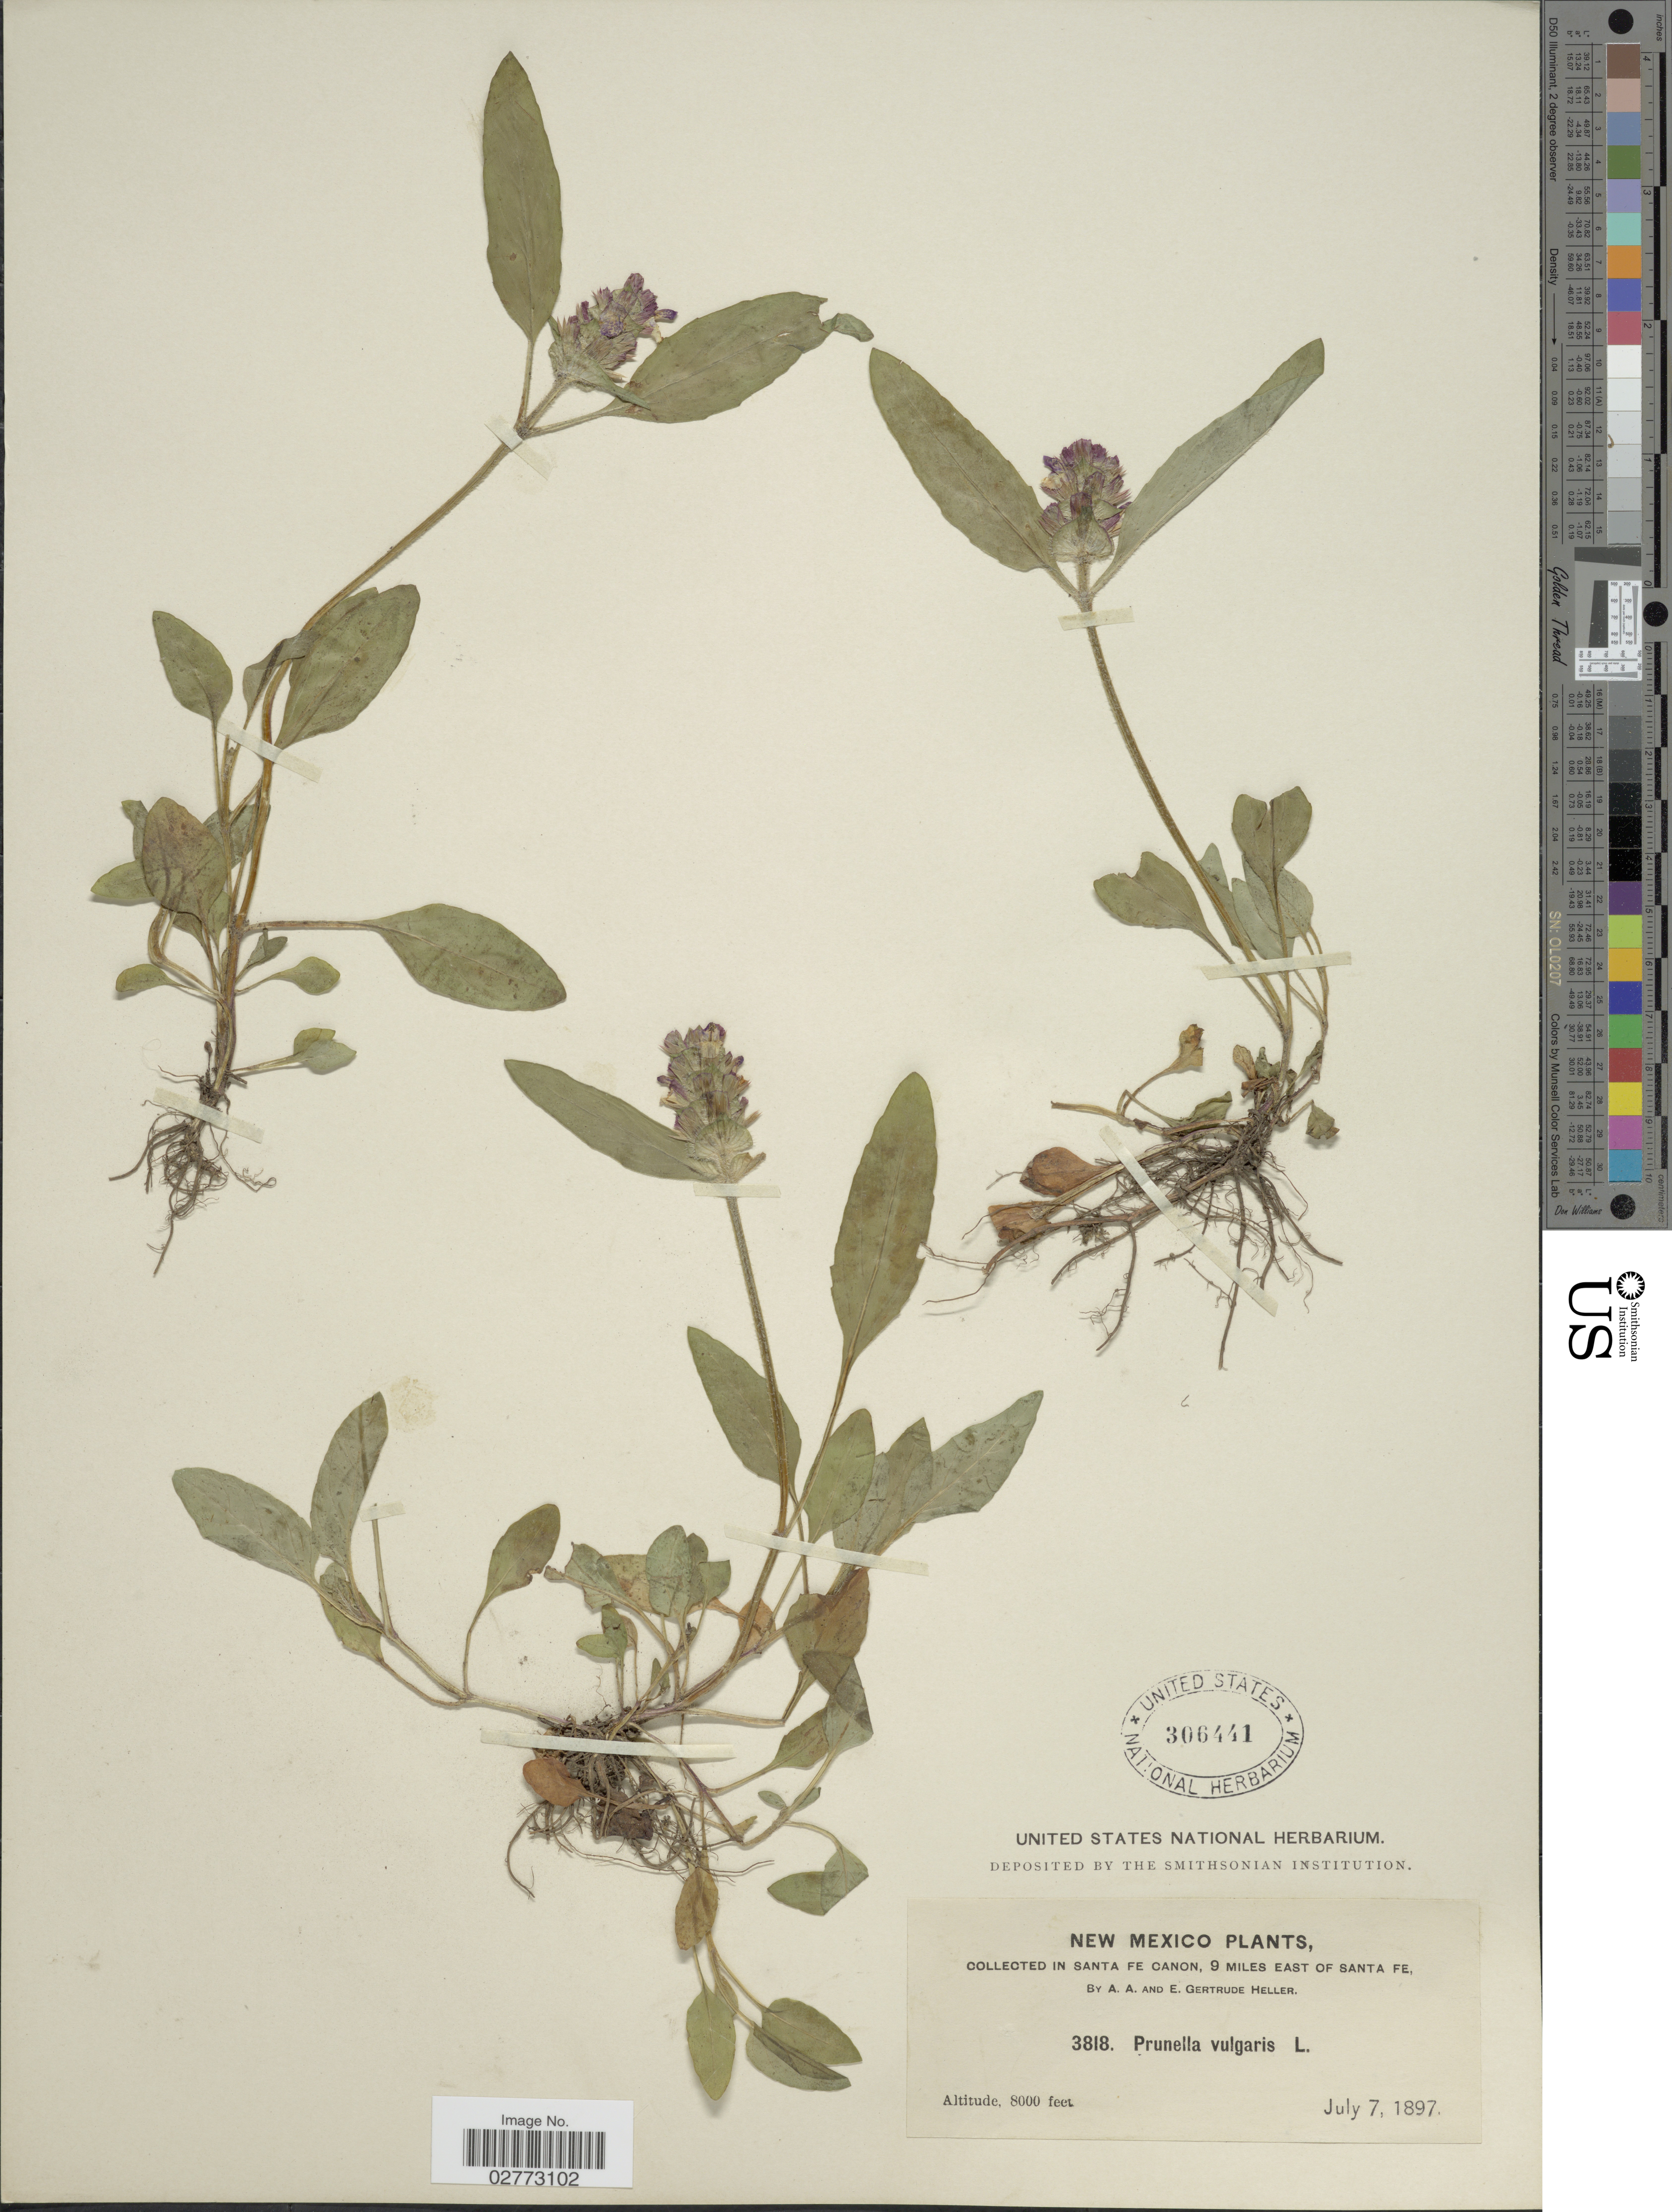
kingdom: Plantae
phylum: Tracheophyta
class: Magnoliopsida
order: Lamiales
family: Lamiaceae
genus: Prunella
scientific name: Prunella vulgaris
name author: L.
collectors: A. A. Heller & E. Gertrude Heller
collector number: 3818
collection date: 1897-07-07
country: United States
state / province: New Mexico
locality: Sante Fe Canon, 9 miles East of Santa Fe.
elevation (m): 2438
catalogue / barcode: US 306441